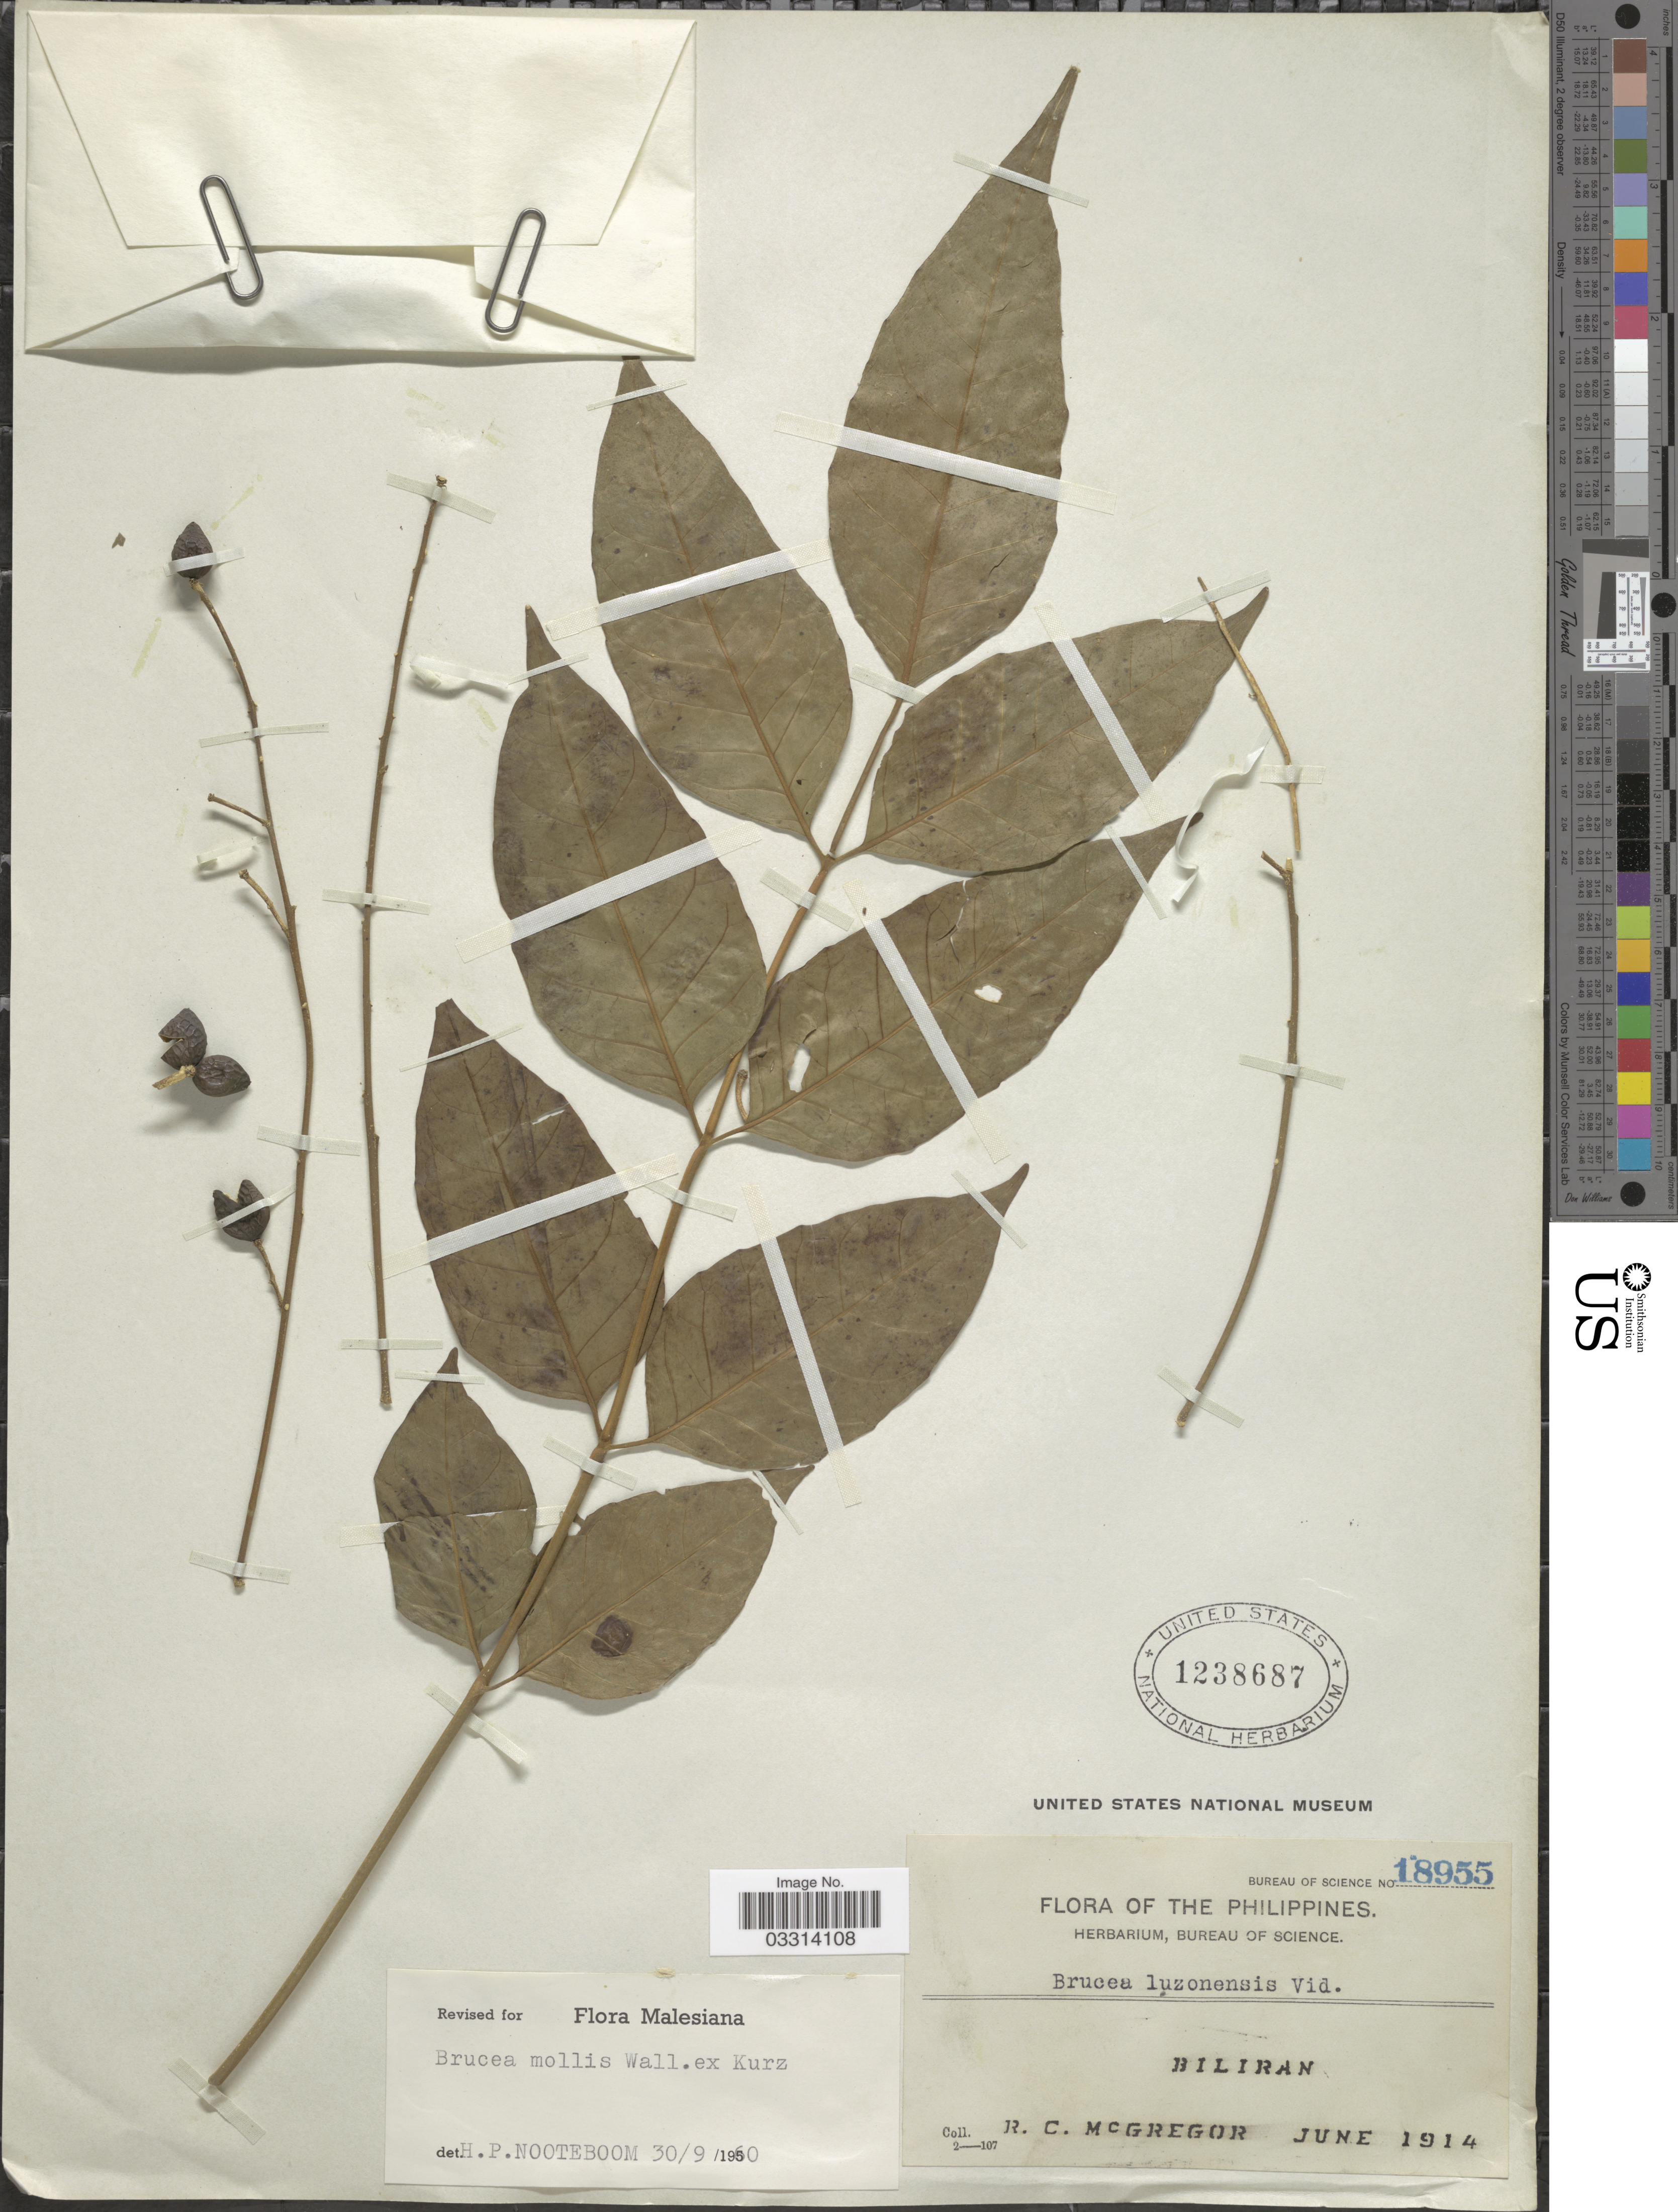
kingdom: Plantae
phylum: Tracheophyta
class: Magnoliopsida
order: Sapindales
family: Simaroubaceae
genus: Brucea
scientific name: Brucea mollis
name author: Wall. ex Kurz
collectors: R. C. McGregor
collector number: Bureau of Science 18955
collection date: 1914-06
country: Philippines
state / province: Eastern Visayas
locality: Biliran.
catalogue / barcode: US 1238687